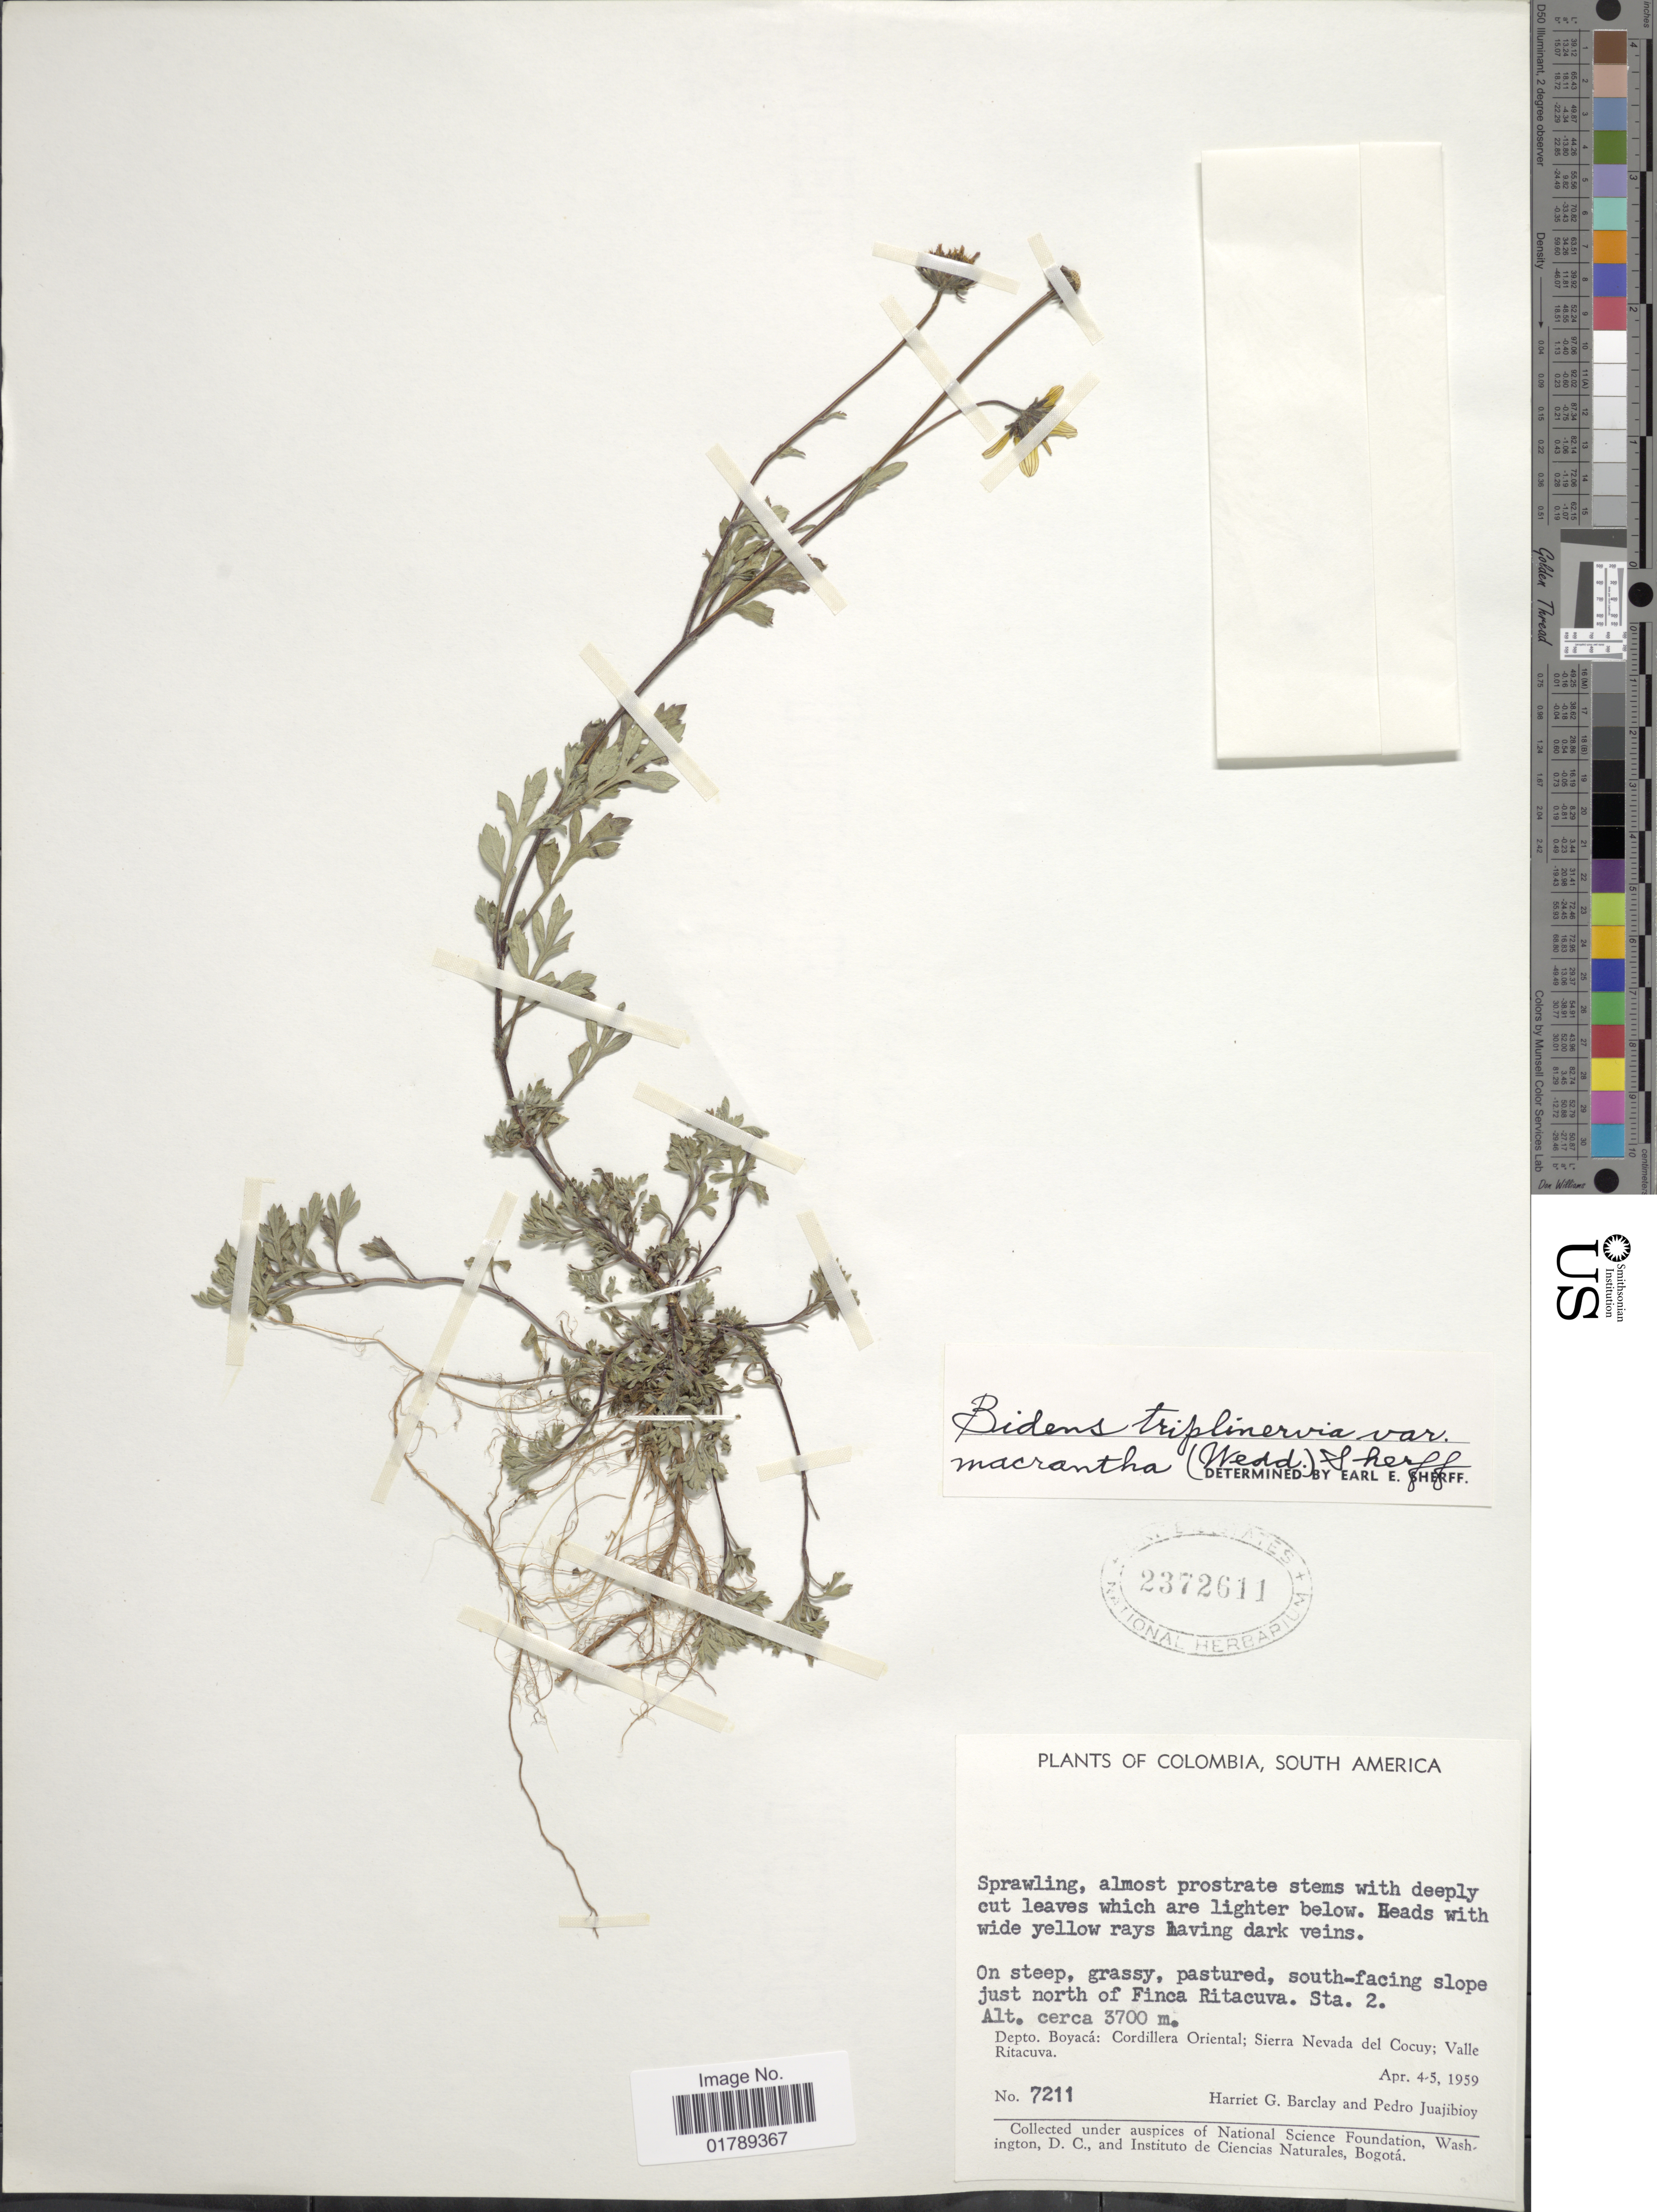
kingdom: Plantae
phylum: Tracheophyta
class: Magnoliopsida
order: Asterales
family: Asteraceae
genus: Bidens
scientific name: Bidens triplinervia var. macrantha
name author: (Wedd.) Sherff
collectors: H. G. Barclay & P. Juajibioy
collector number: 7211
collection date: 1959-04-04/1959-04-05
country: Colombia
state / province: Boyacá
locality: steep, south-facing slope just north of Finca Ritacuva. Cordillera Oriental; Sierra Nevada del Cocuy; Valle Ritacuva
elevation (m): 3700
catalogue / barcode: US 2372611